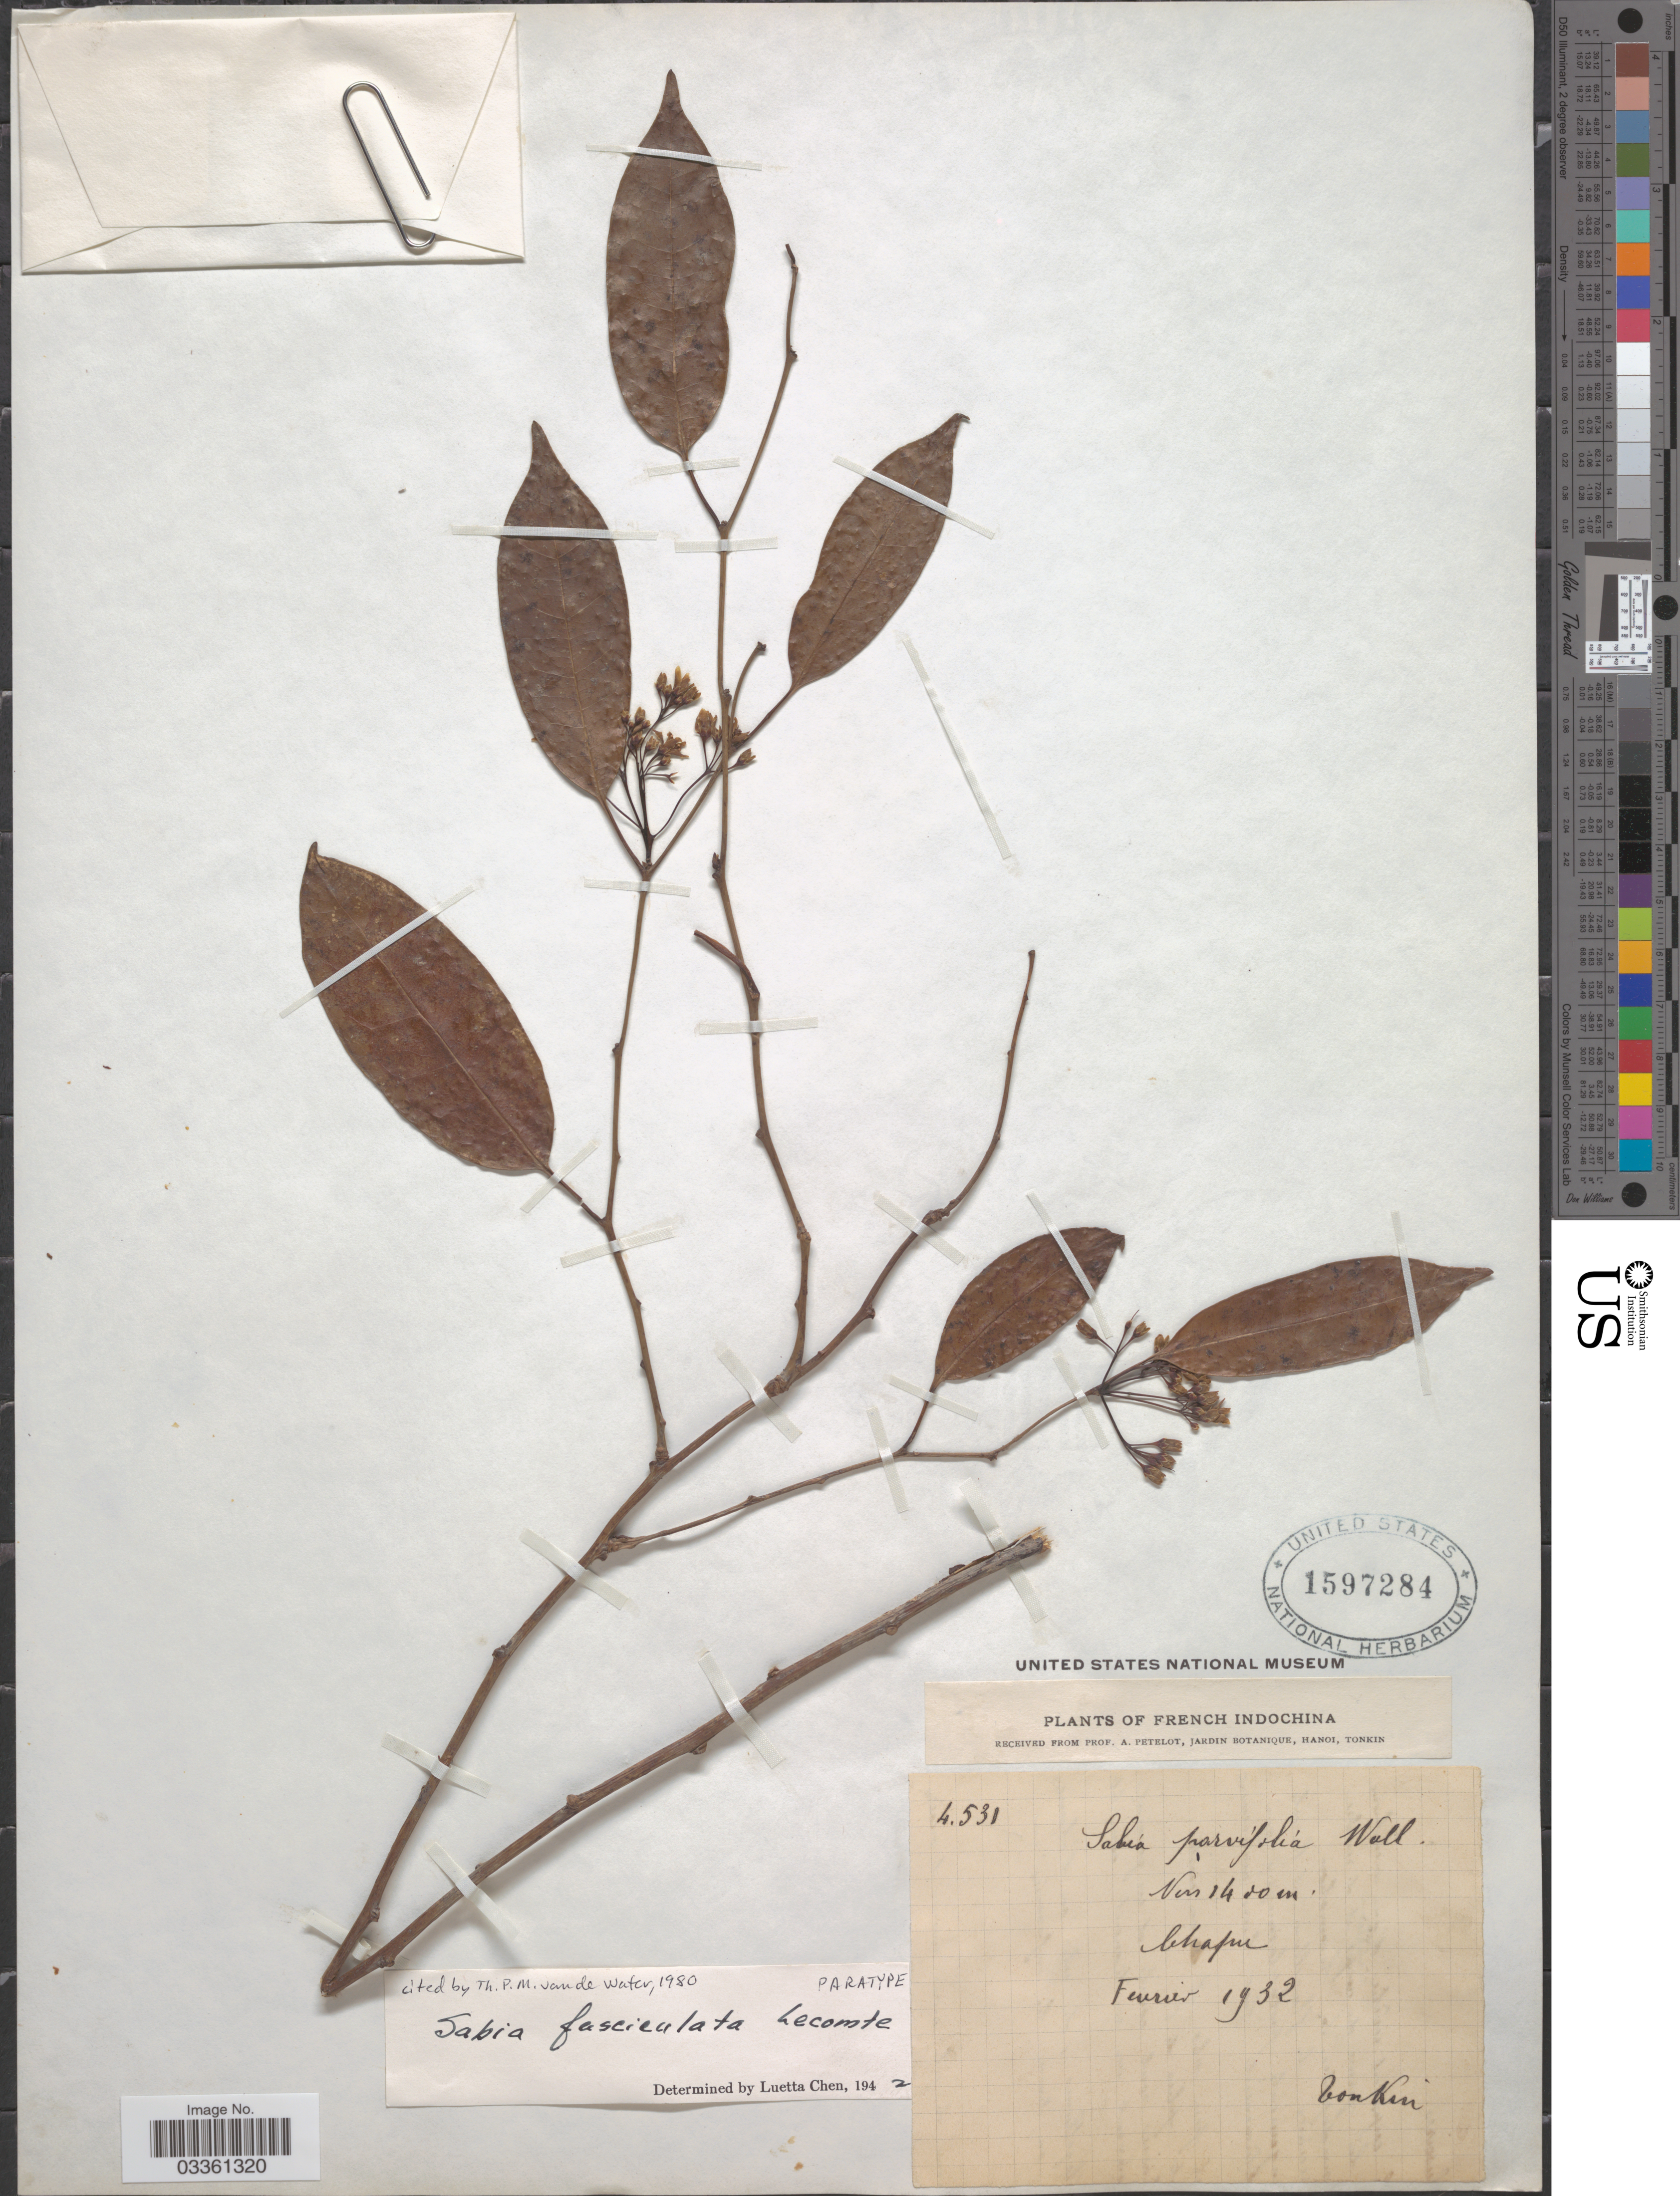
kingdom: Plantae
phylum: Tracheophyta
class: Magnoliopsida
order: Proteales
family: Sabiaceae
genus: Sabia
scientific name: Sabia fasciculata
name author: Lecomte ex L. Chen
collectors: A. Petelot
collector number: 4531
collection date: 1932-02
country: Vietnam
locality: French Indochina. Chapa.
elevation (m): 1400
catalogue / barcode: US 1597284